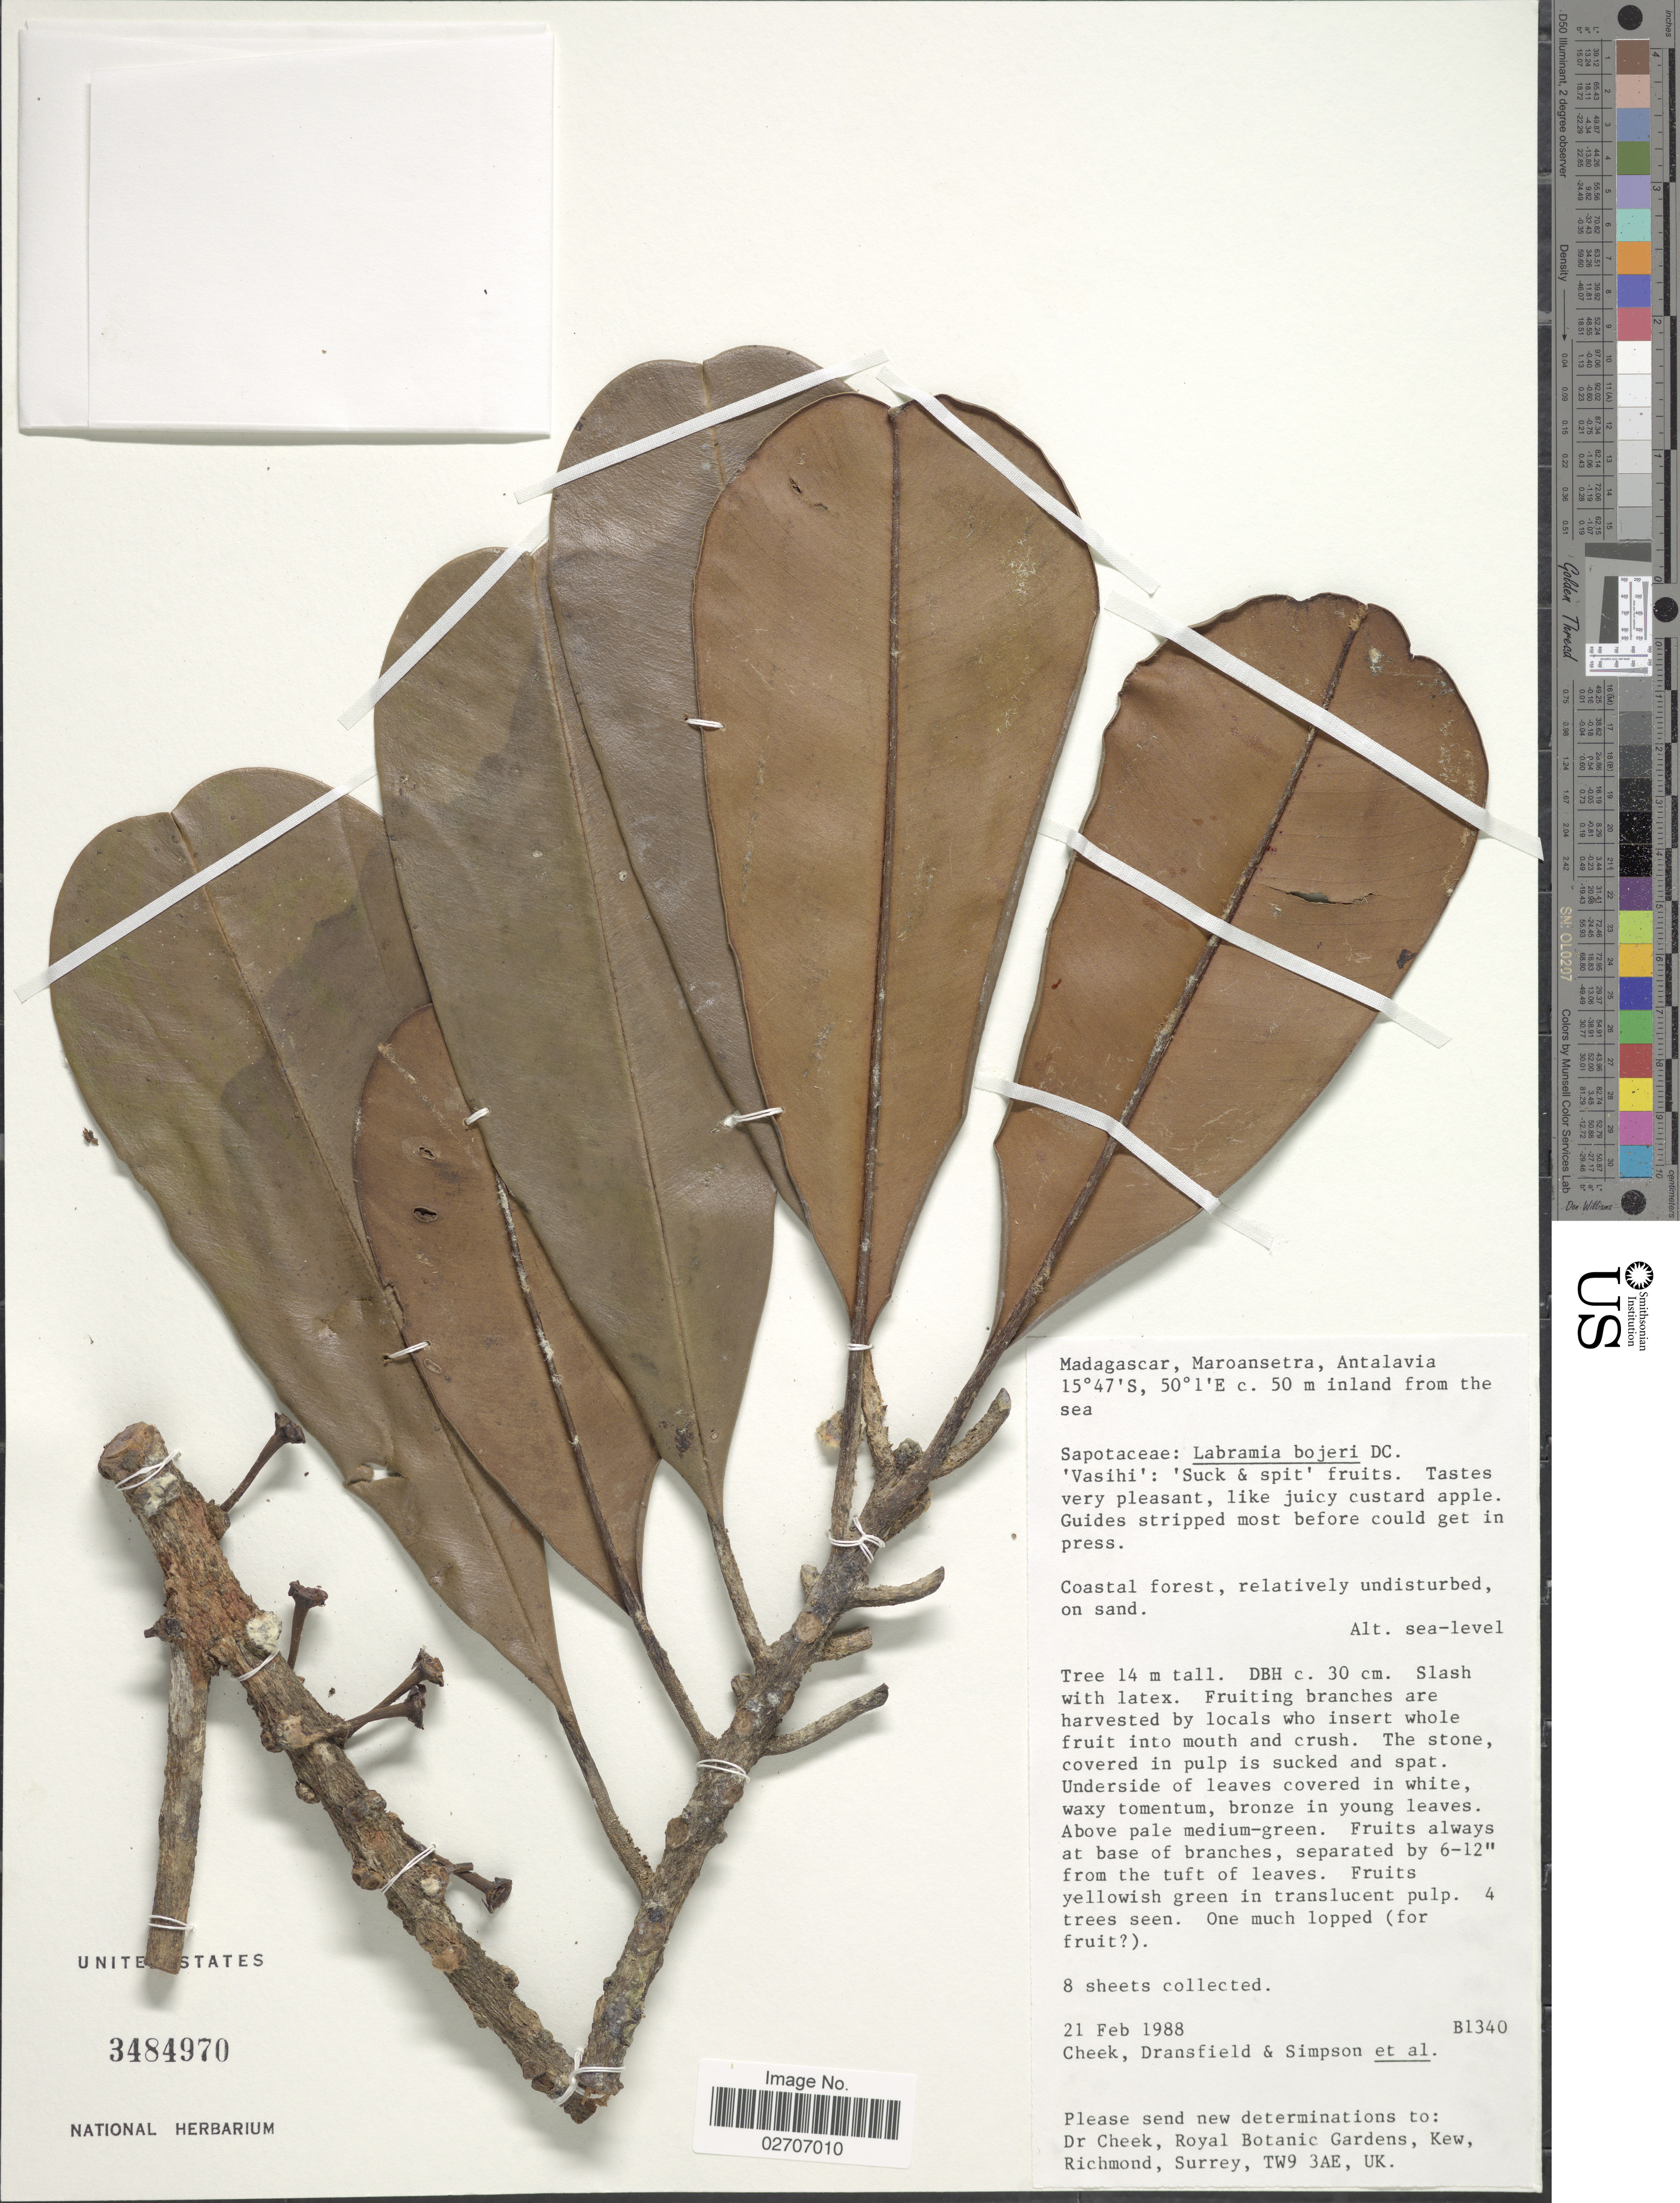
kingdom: Plantae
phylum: Tracheophyta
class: Magnoliopsida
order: Ericales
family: Sapotaceae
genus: Labramia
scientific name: Labramia bojeri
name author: A. DC.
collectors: -. Cheek, Dransfield, Simpson, -- & et al.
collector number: B1340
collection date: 1988-02-21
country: Madagascar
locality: Maroansetra, Antalavia, inland from the sea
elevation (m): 50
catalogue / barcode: US 3484970